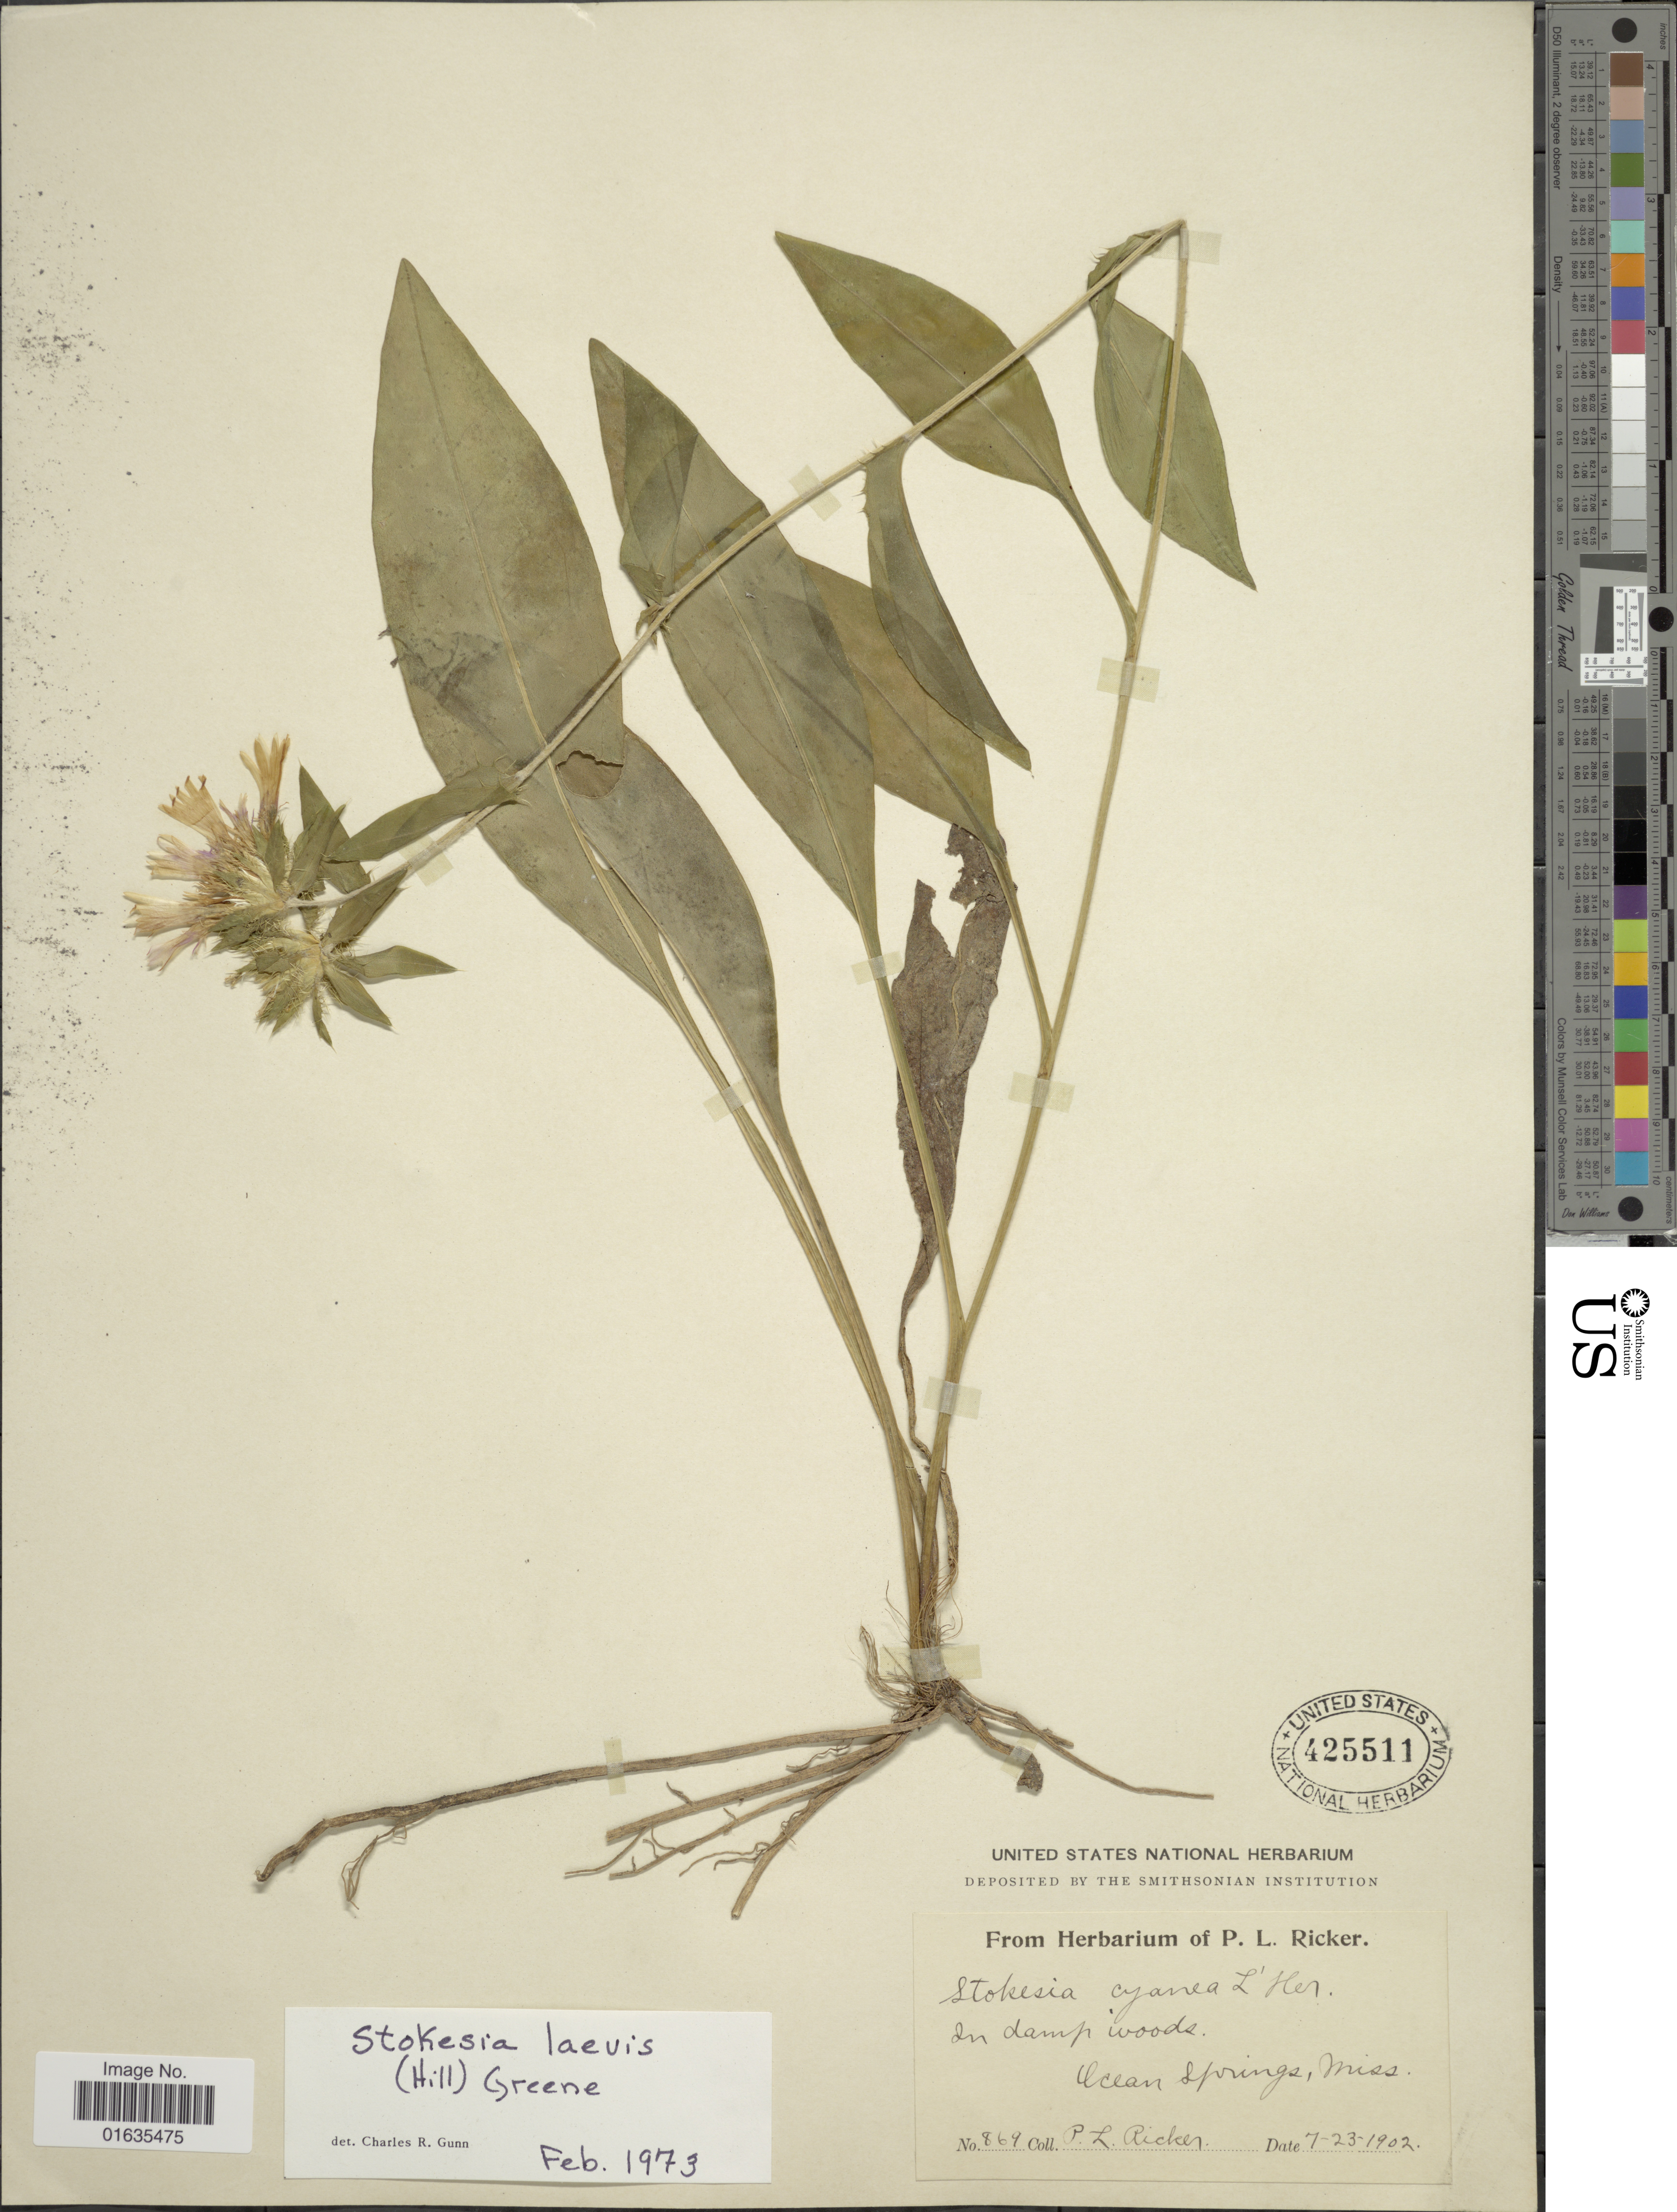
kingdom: Plantae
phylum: Tracheophyta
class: Magnoliopsida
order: Asterales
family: Asteraceae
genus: Stokesia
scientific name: Stokesia laevis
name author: (Hill) Greene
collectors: P. Ricker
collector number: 869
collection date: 1902-07-23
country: United States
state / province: Mississippi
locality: Ocean Springs, Miss.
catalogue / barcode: US 425511